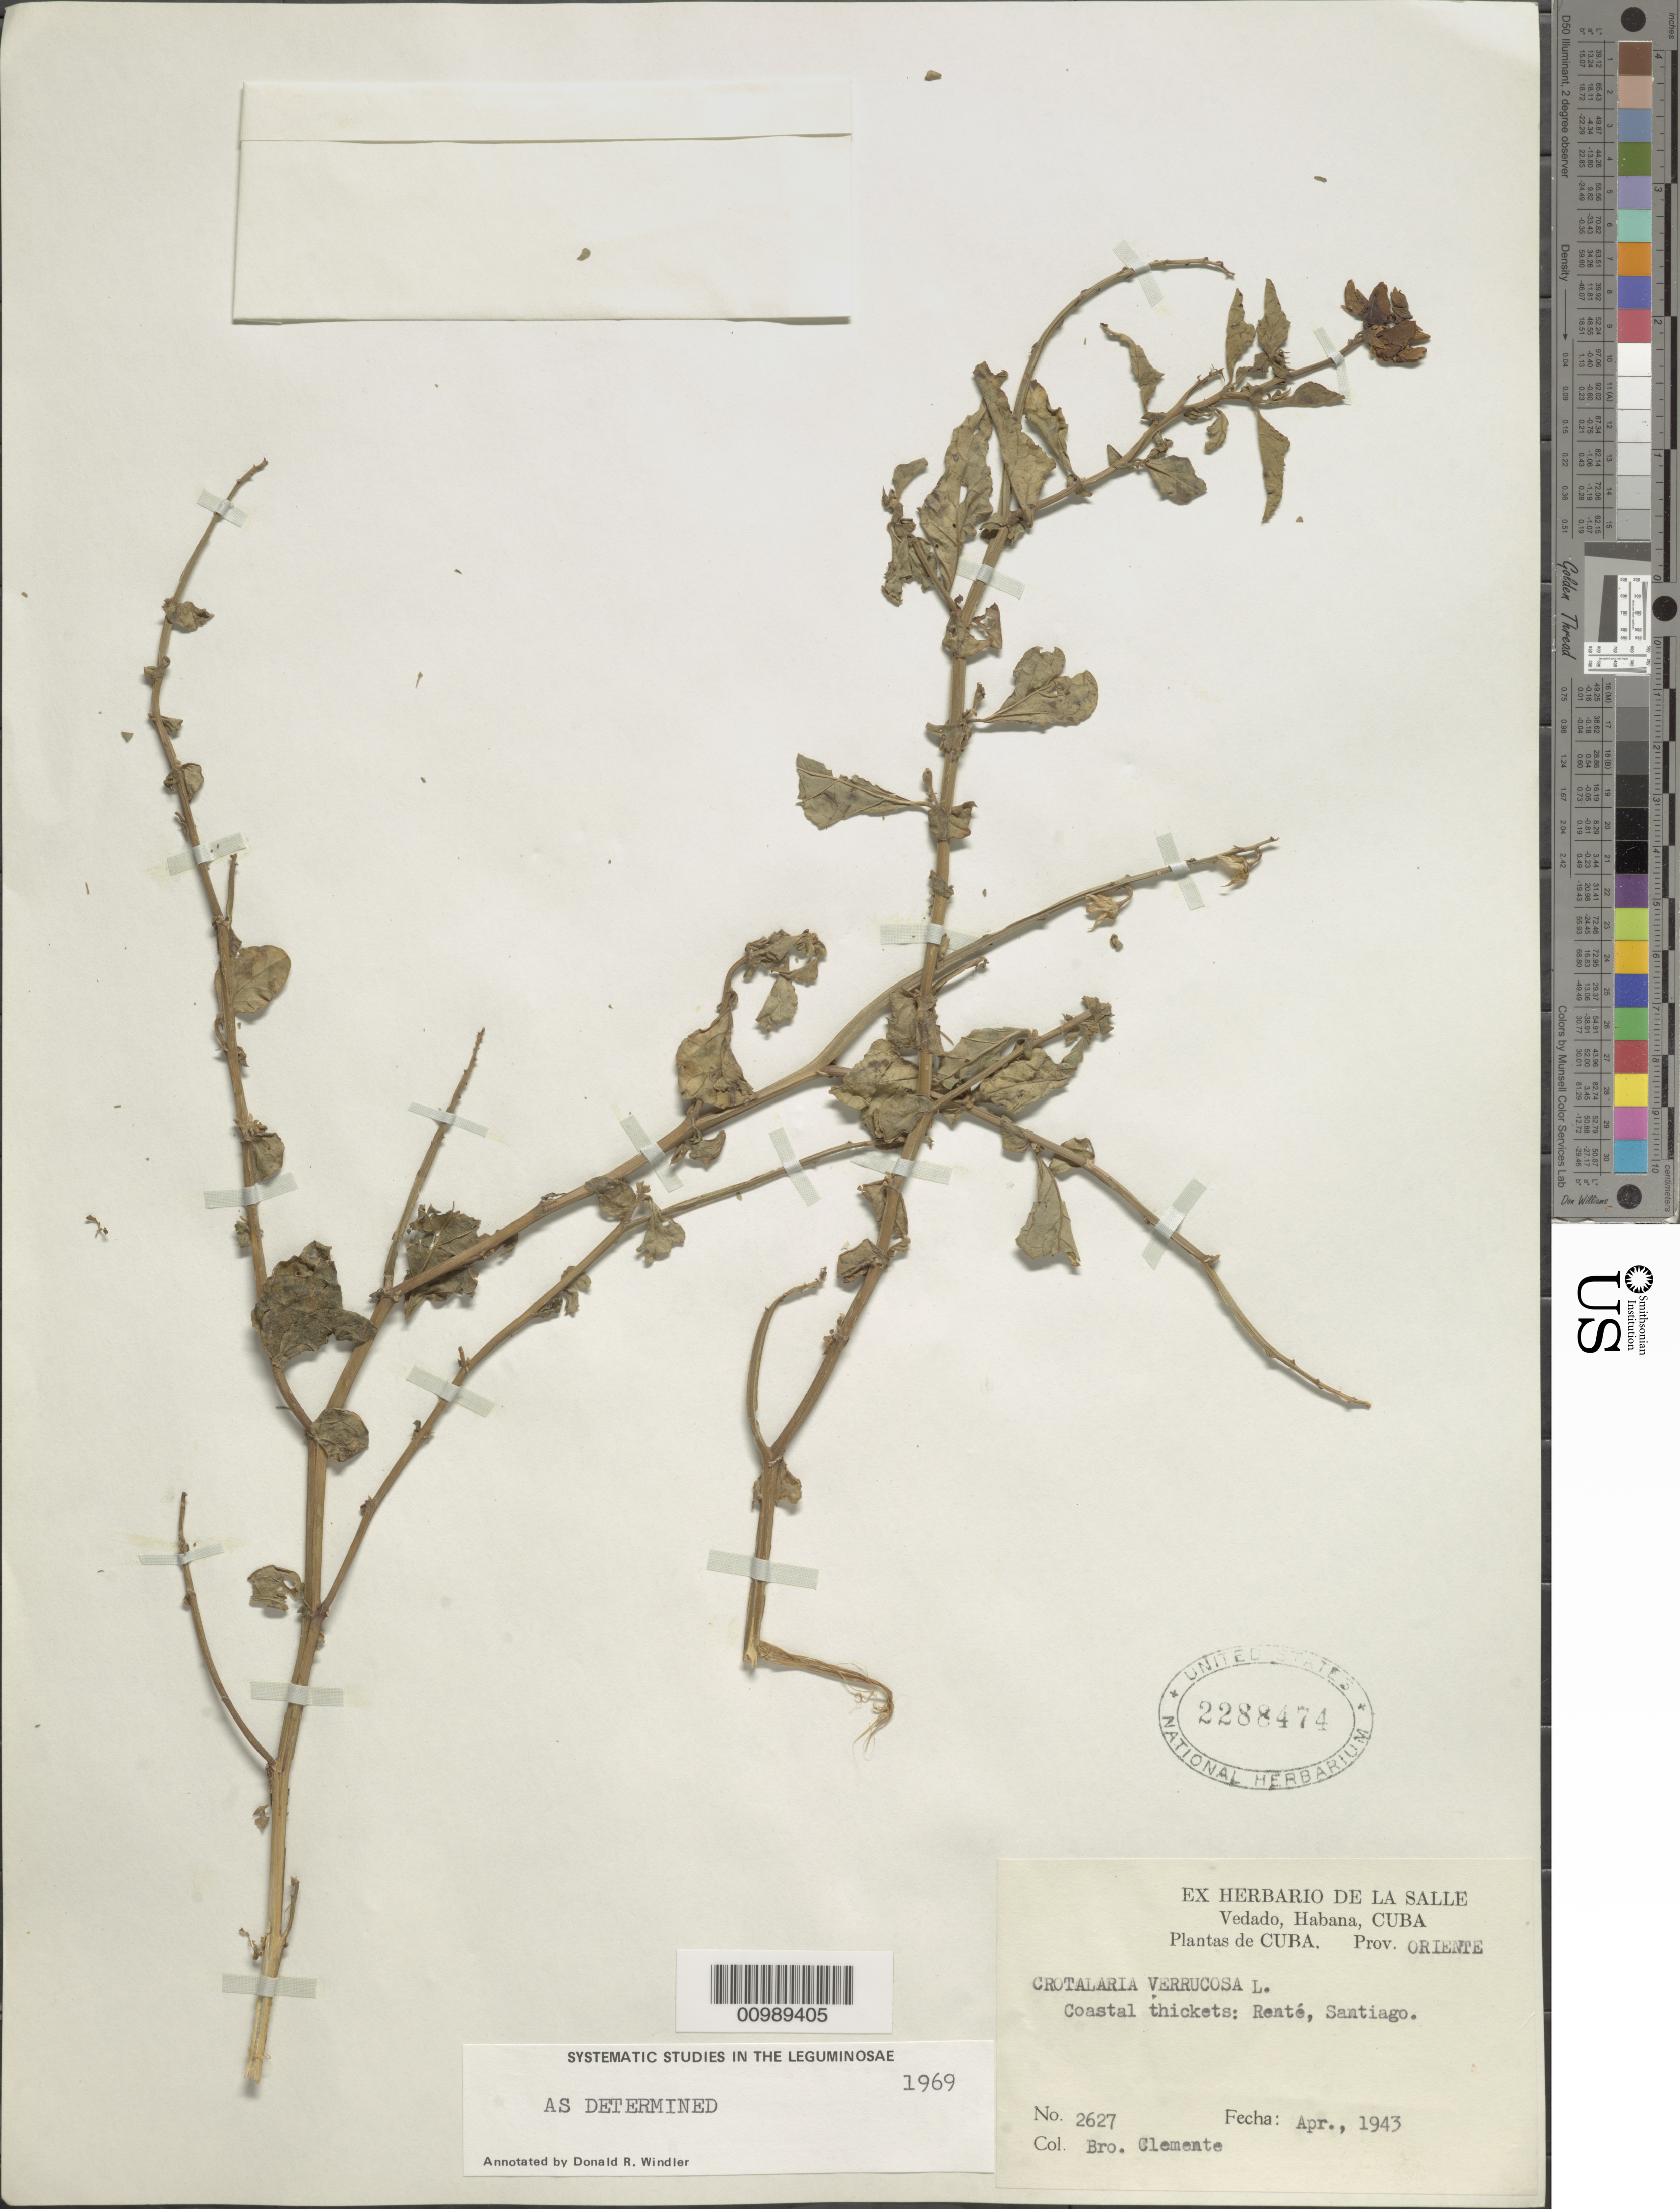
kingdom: Plantae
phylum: Tracheophyta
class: Magnoliopsida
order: Fabales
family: Fabaceae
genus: Crotalaria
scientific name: Crotalaria verrucosa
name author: L.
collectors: Bro. Clemente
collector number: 2627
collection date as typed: Apr 1943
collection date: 1943-04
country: Cuba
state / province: Santiago de Cuba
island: Cuba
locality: Rente, Santiago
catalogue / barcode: US 2288474